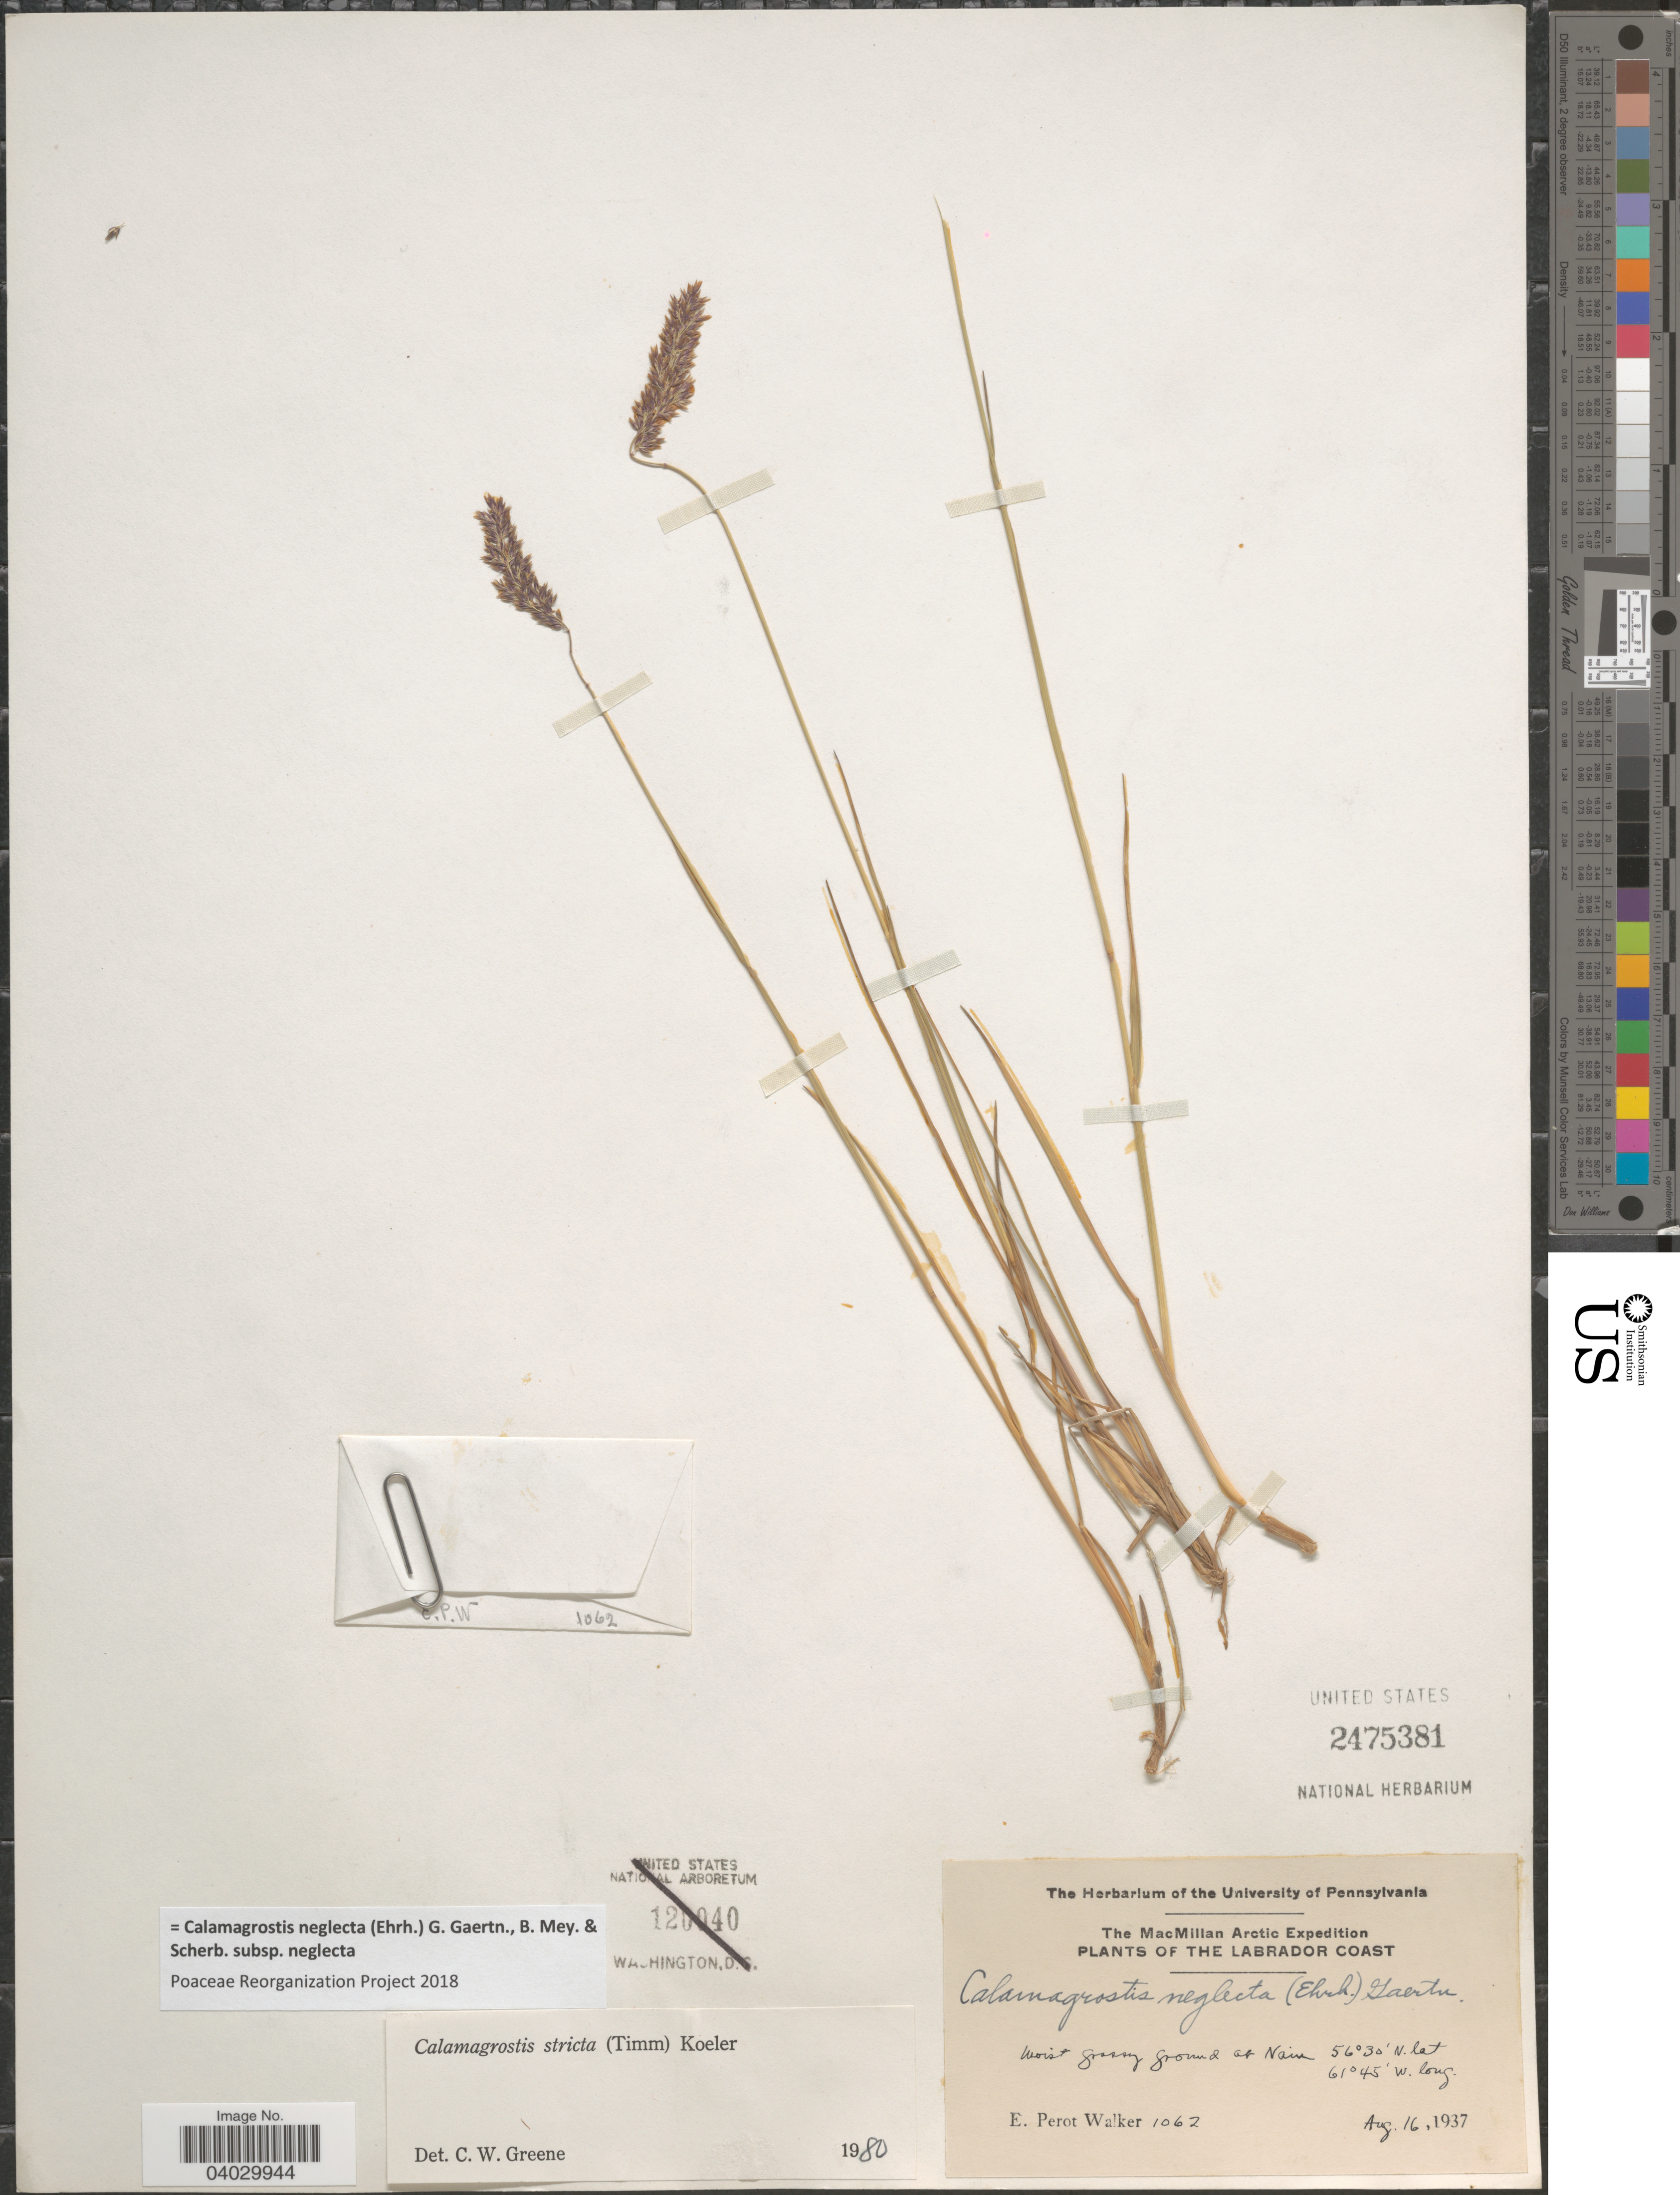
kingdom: Plantae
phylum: Tracheophyta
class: Liliopsida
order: Poales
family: Poaceae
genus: Calamagrostis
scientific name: Calamagrostis neglecta subsp. neglecta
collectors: E. Walker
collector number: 1062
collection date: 1937-08-16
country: Canada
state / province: Newfoundland and Labrador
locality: The Labrador Coast. Moist Grassy Ground at Nain.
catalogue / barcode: US 2475381